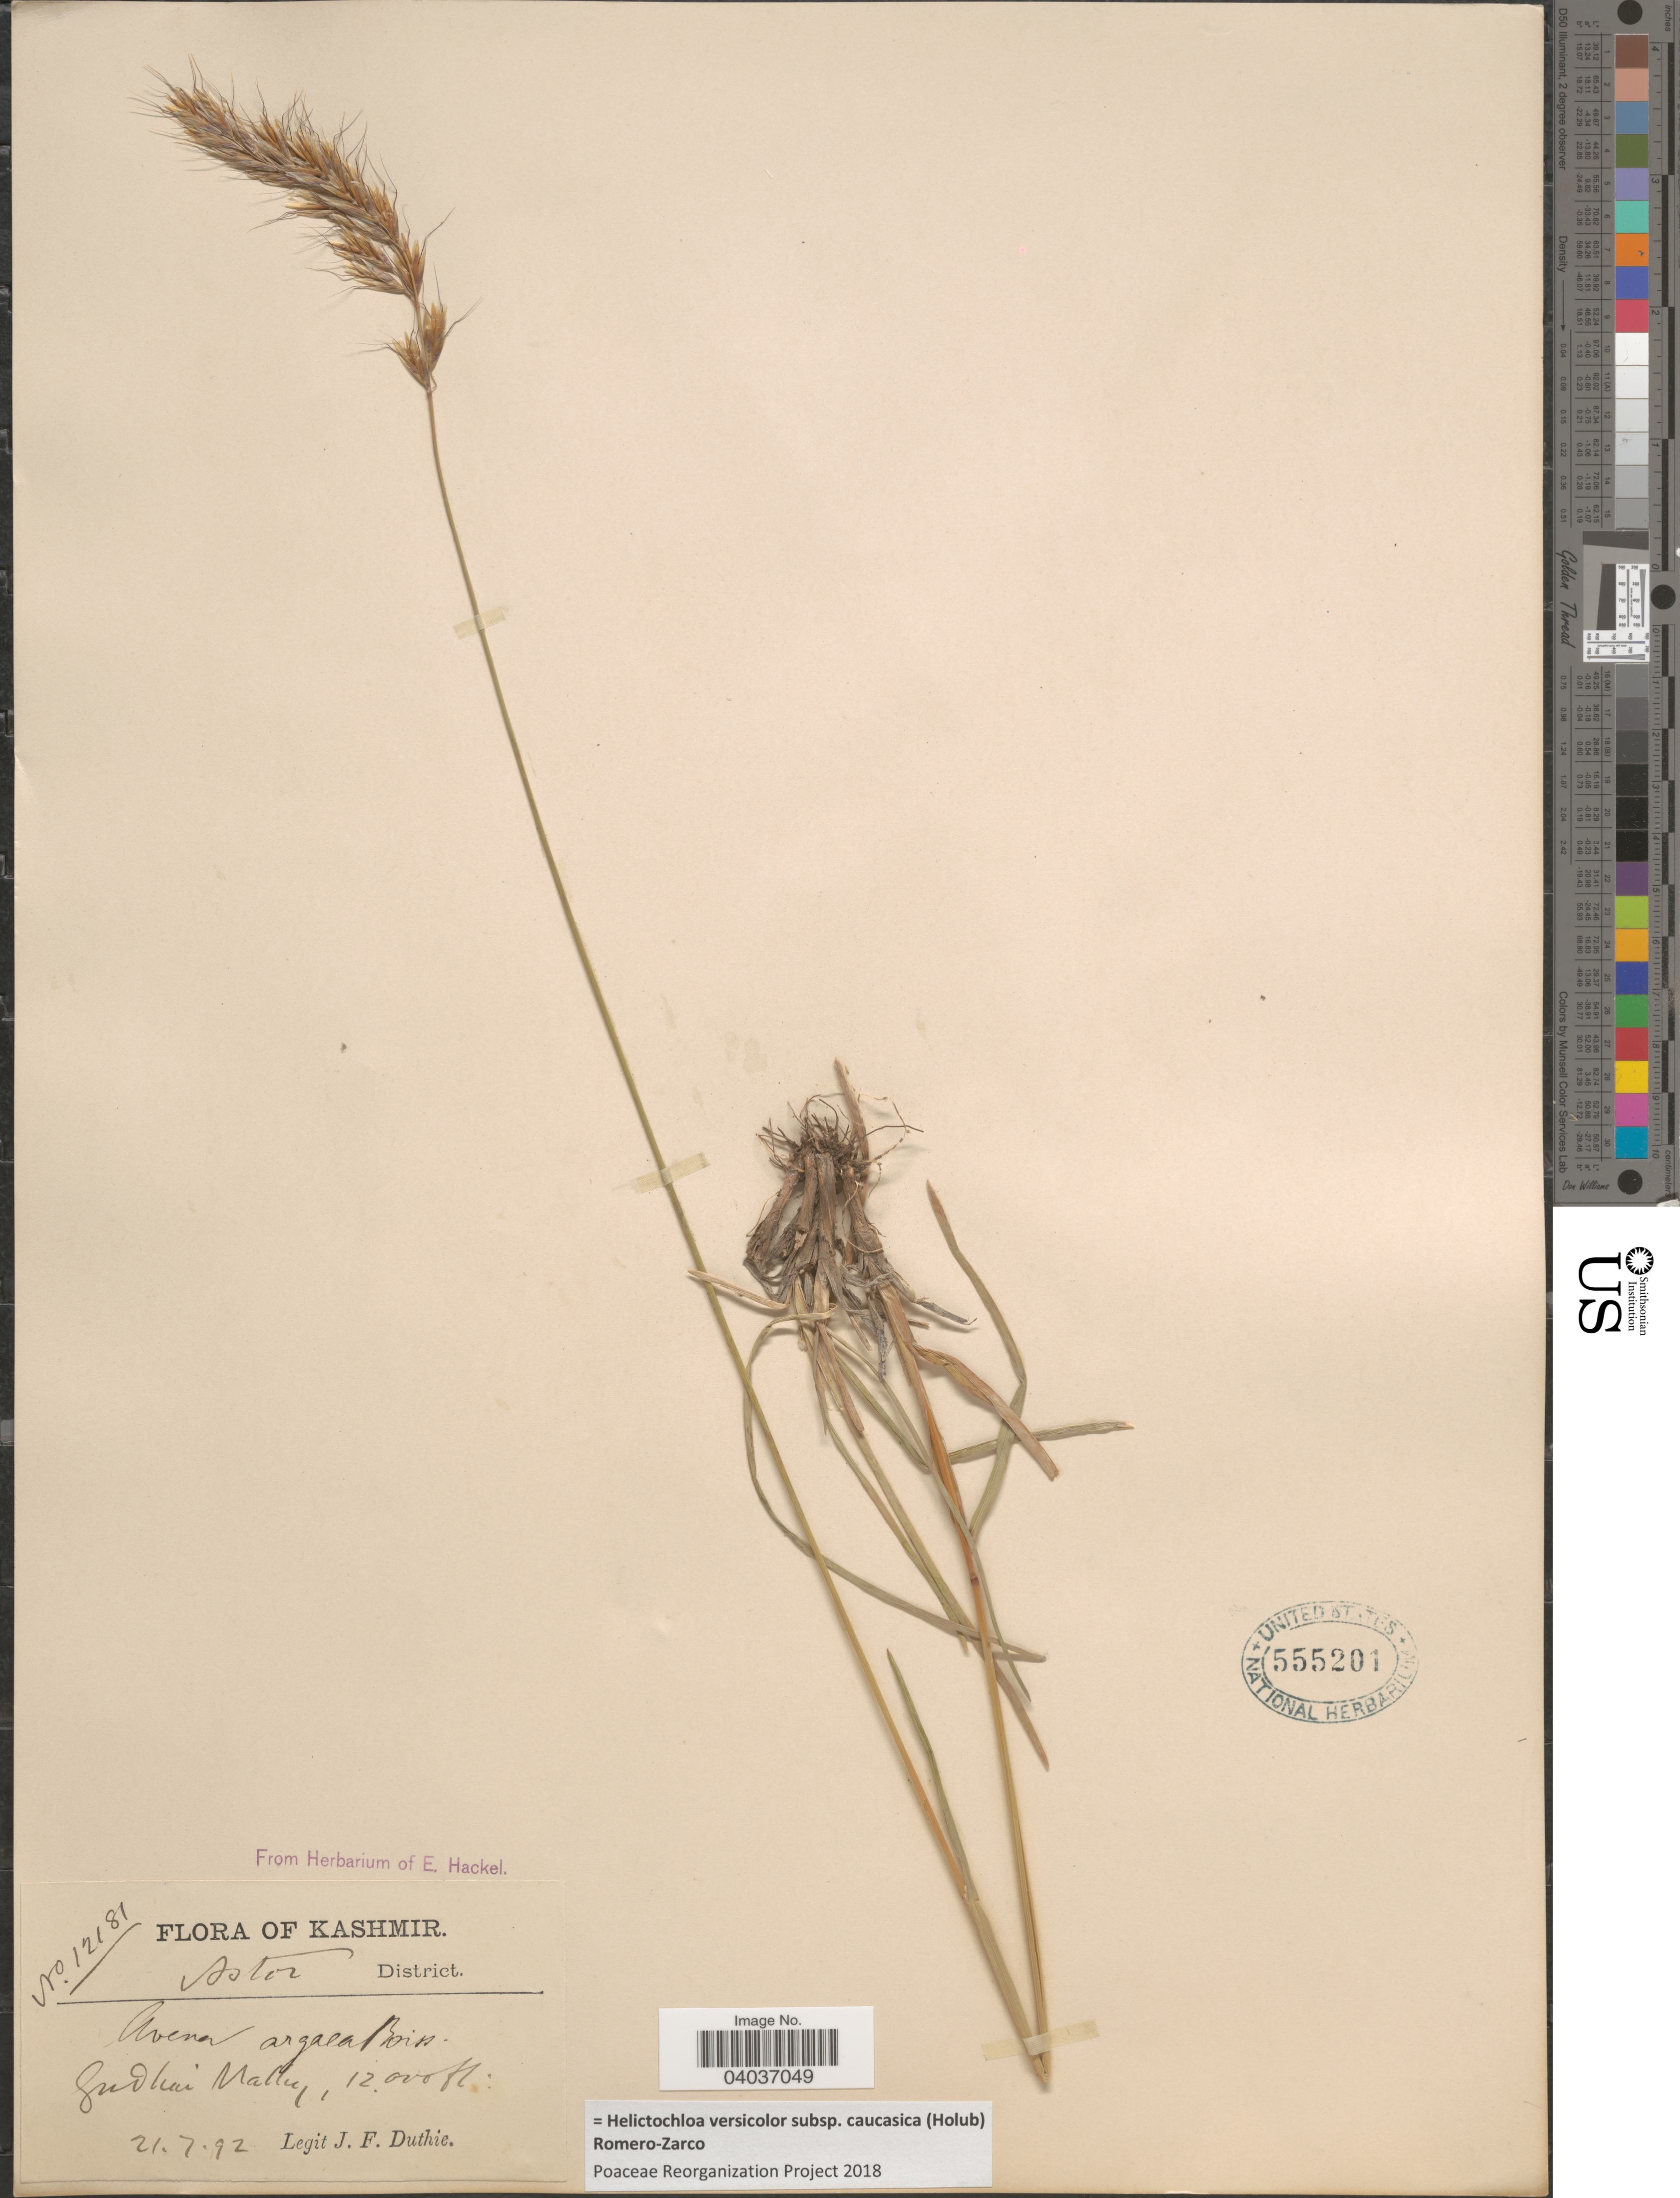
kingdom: Plantae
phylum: Tracheophyta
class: Liliopsida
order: Poales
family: Poaceae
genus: Helictochloa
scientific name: Helictochloa versicolor subsp. caucasica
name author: (Holub) Romero-Zarco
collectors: J. F. Duthie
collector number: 12181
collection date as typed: Transcribed d/m/y: 21/7/92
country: India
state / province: Jammu and Kashmir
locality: Kashmir. Astor District. Gudhai Valley.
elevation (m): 3658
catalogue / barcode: US 555201